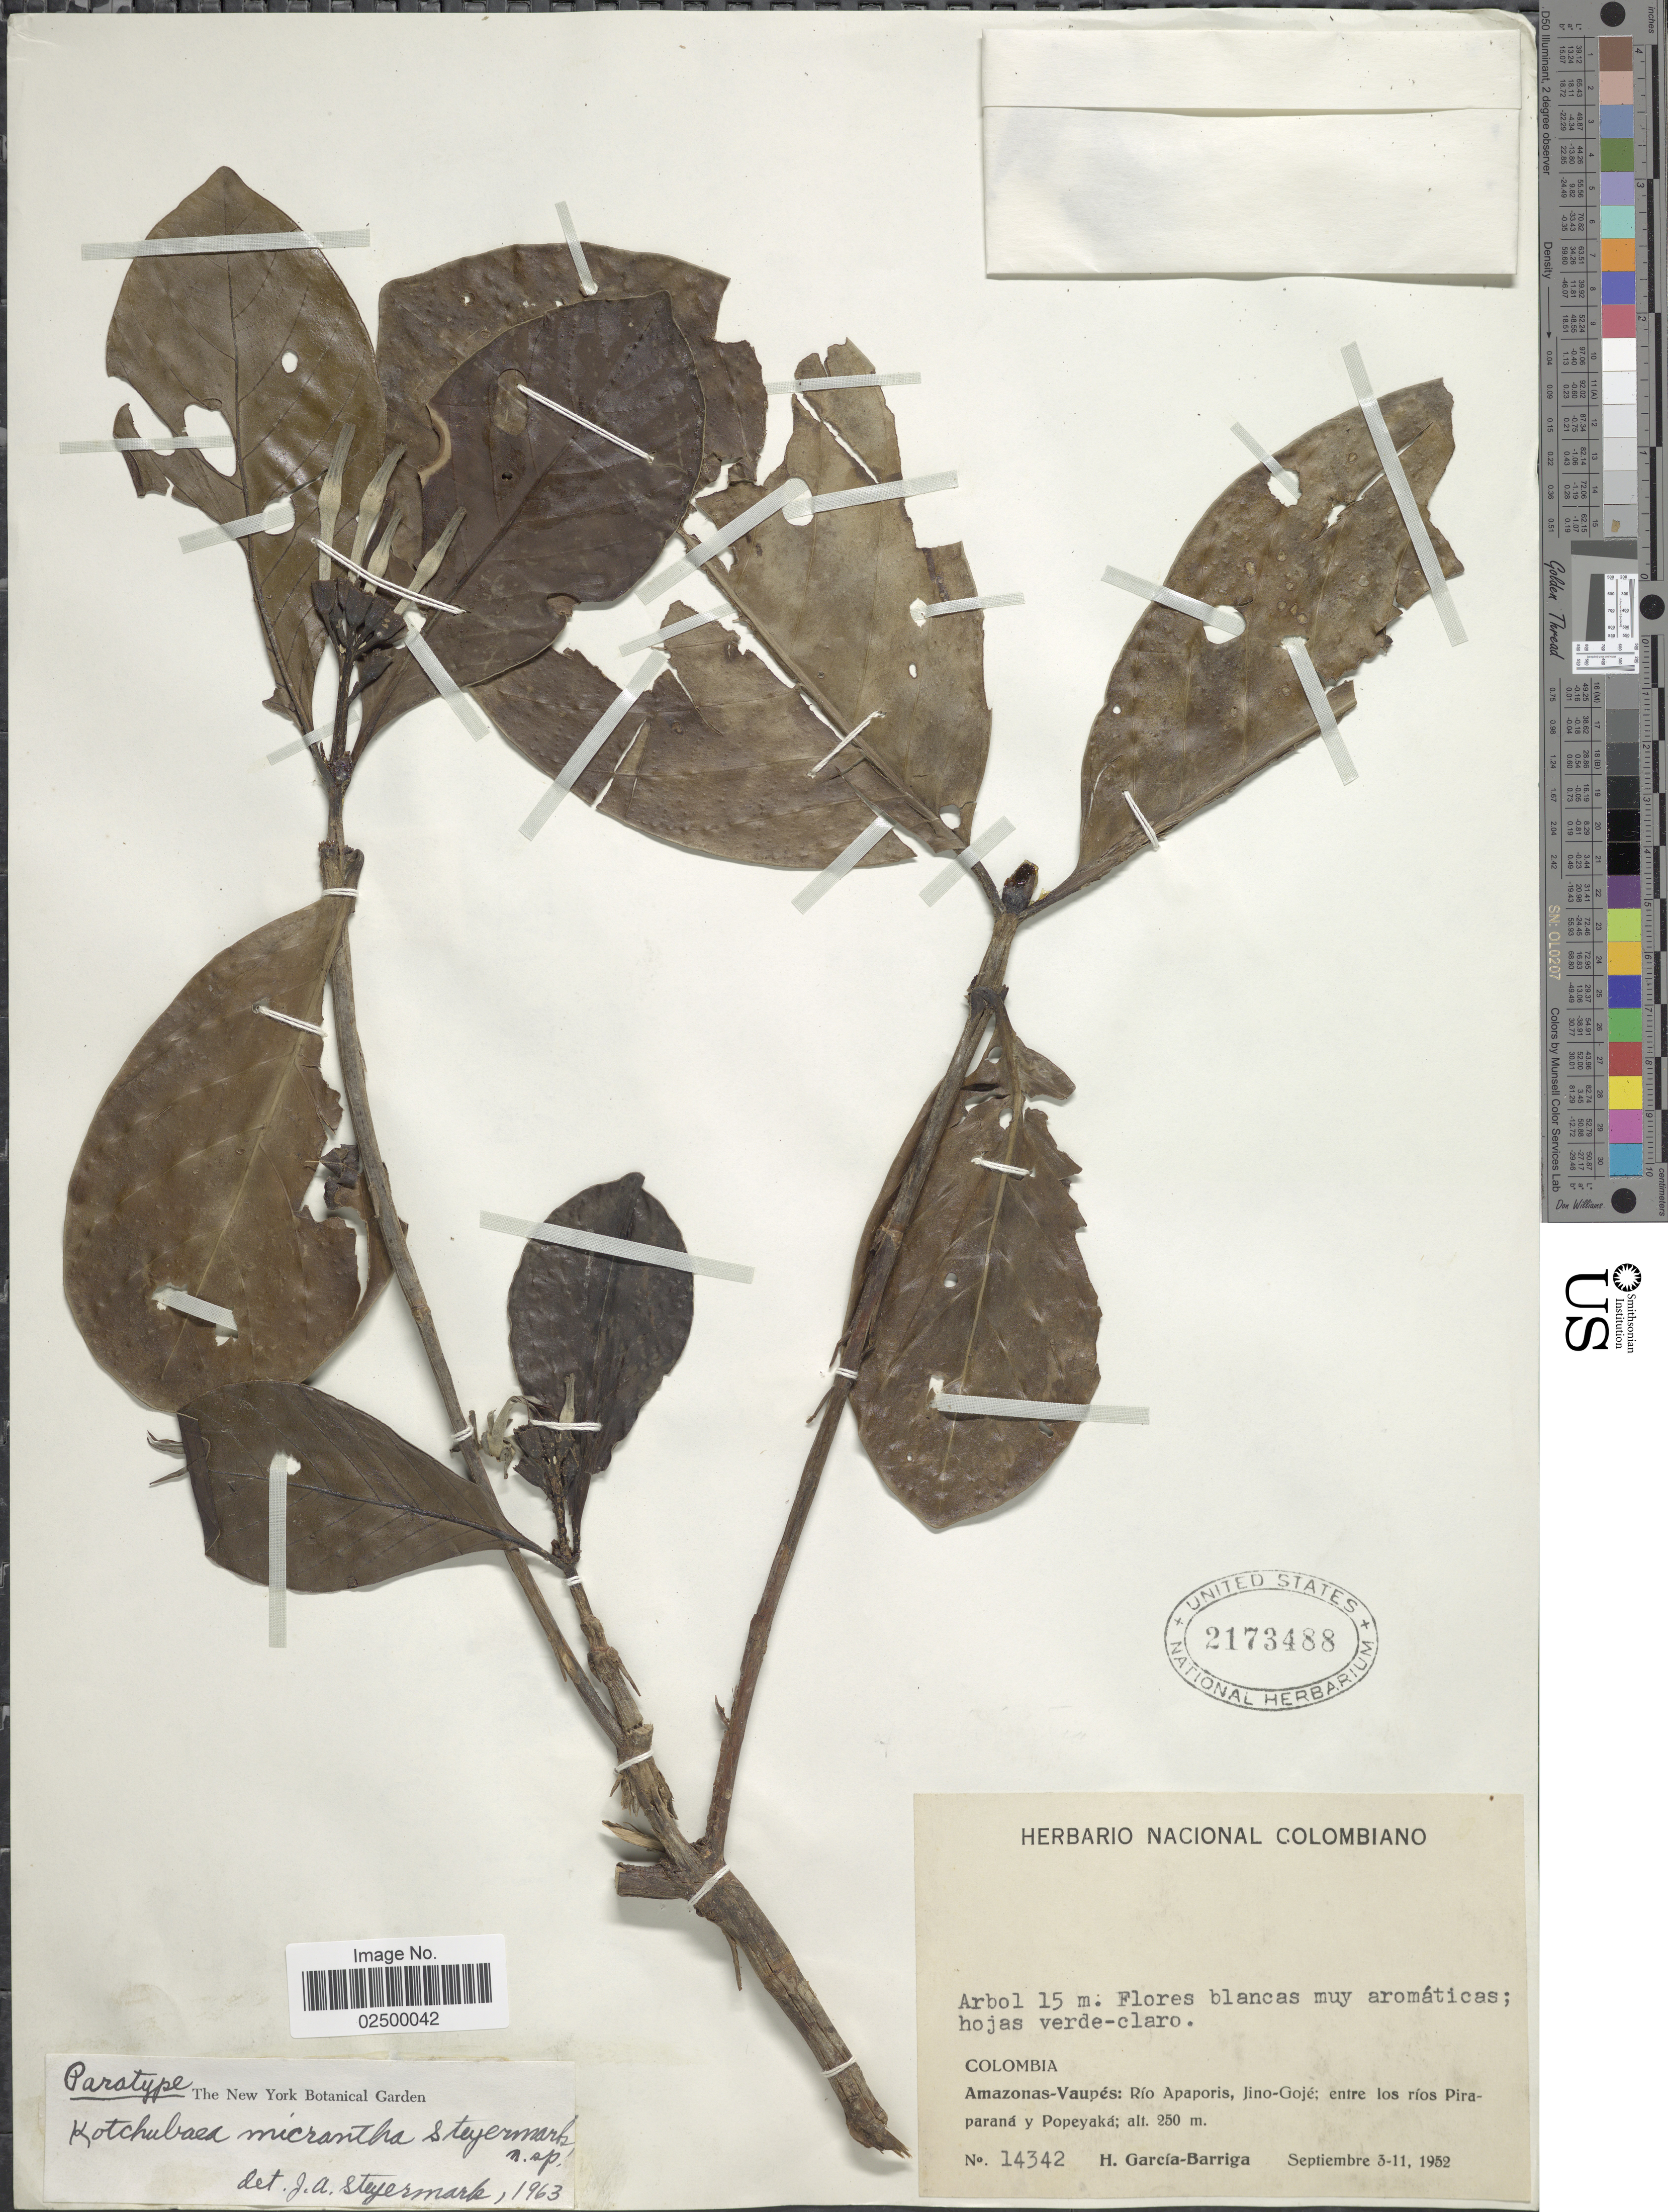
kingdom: Plantae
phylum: Tracheophyta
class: Magnoliopsida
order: Gentianales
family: Rubiaceae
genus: Kutchubaea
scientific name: Kutchubaea micrantha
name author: Steyerm.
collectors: H. García Barriga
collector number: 14342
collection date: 1952-09-03/1952-09-11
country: Colombia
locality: Amazonas-Vaupes: Rio Apaporis, Jino-Goje; entre los rio Piraparana y Popeyaka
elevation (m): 250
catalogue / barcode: US 2173488